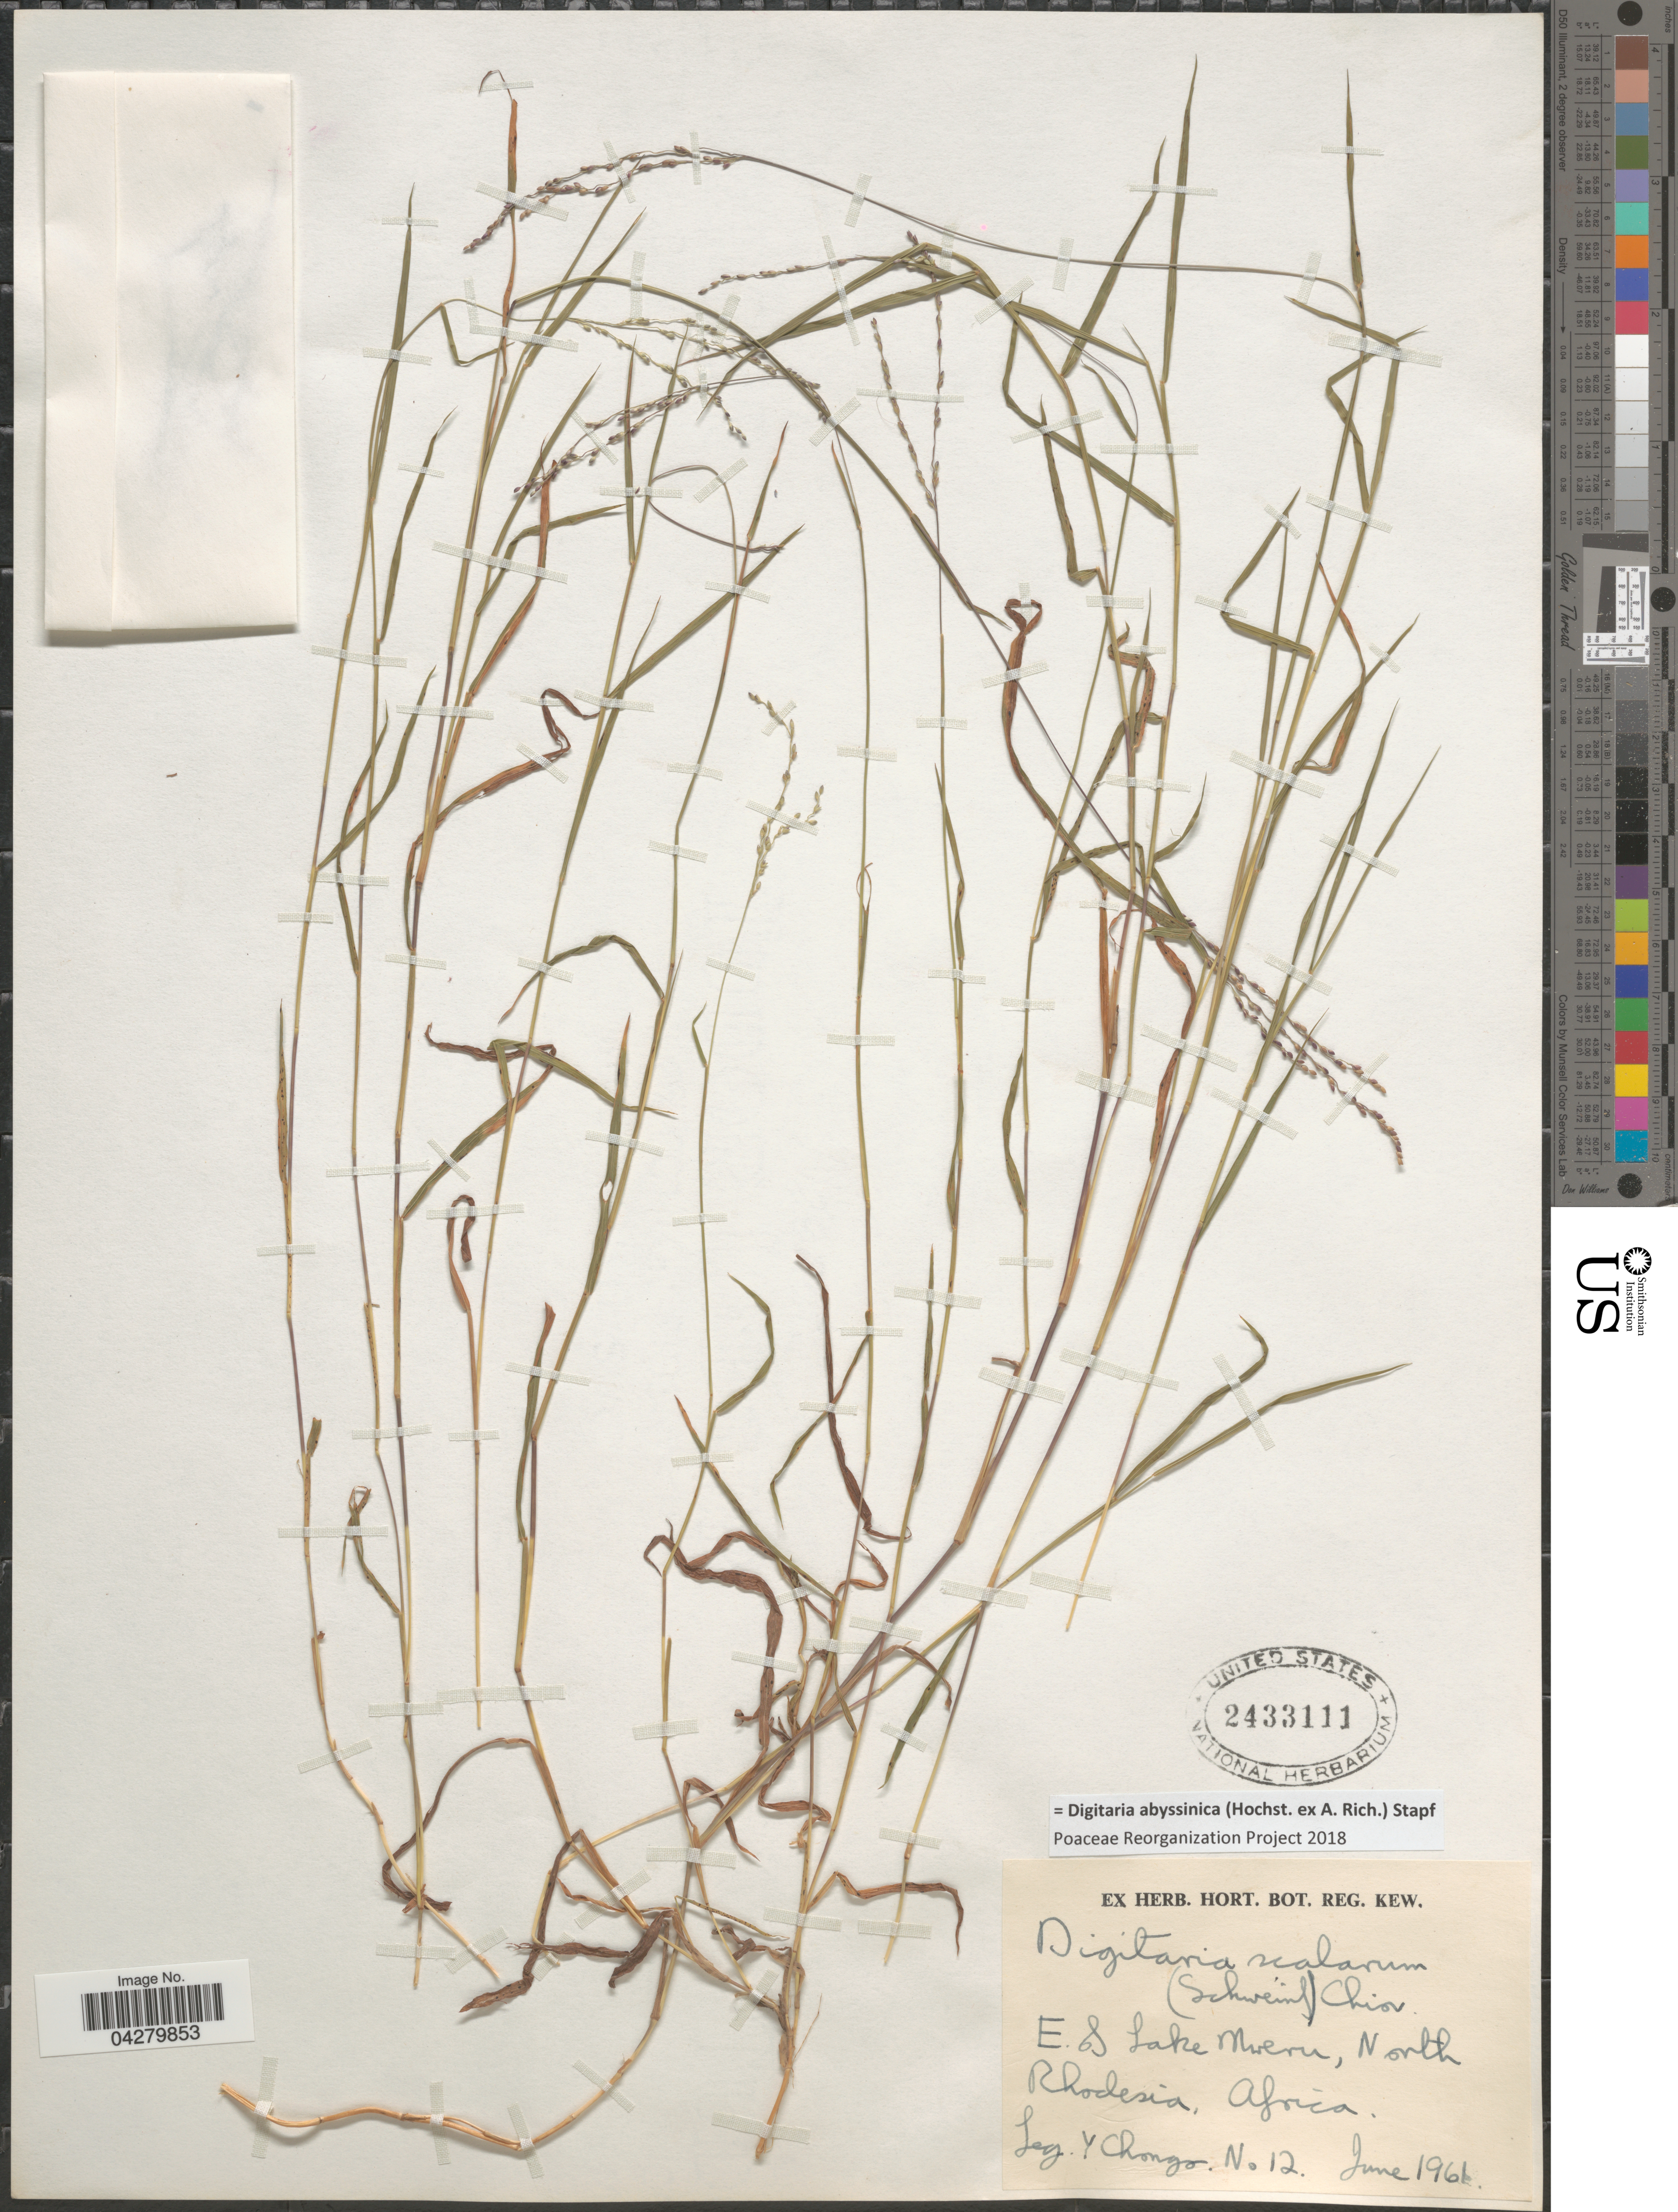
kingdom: Plantae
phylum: Tracheophyta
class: Liliopsida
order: Poales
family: Poaceae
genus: Digitaria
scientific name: Digitaria abyssinica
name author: (Hochst. ex Rich.) Stapf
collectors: Y. Chongo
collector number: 12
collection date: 1961-06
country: Zambia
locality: E. of Lake Mweru, North Rhodesia.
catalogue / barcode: US 2433111